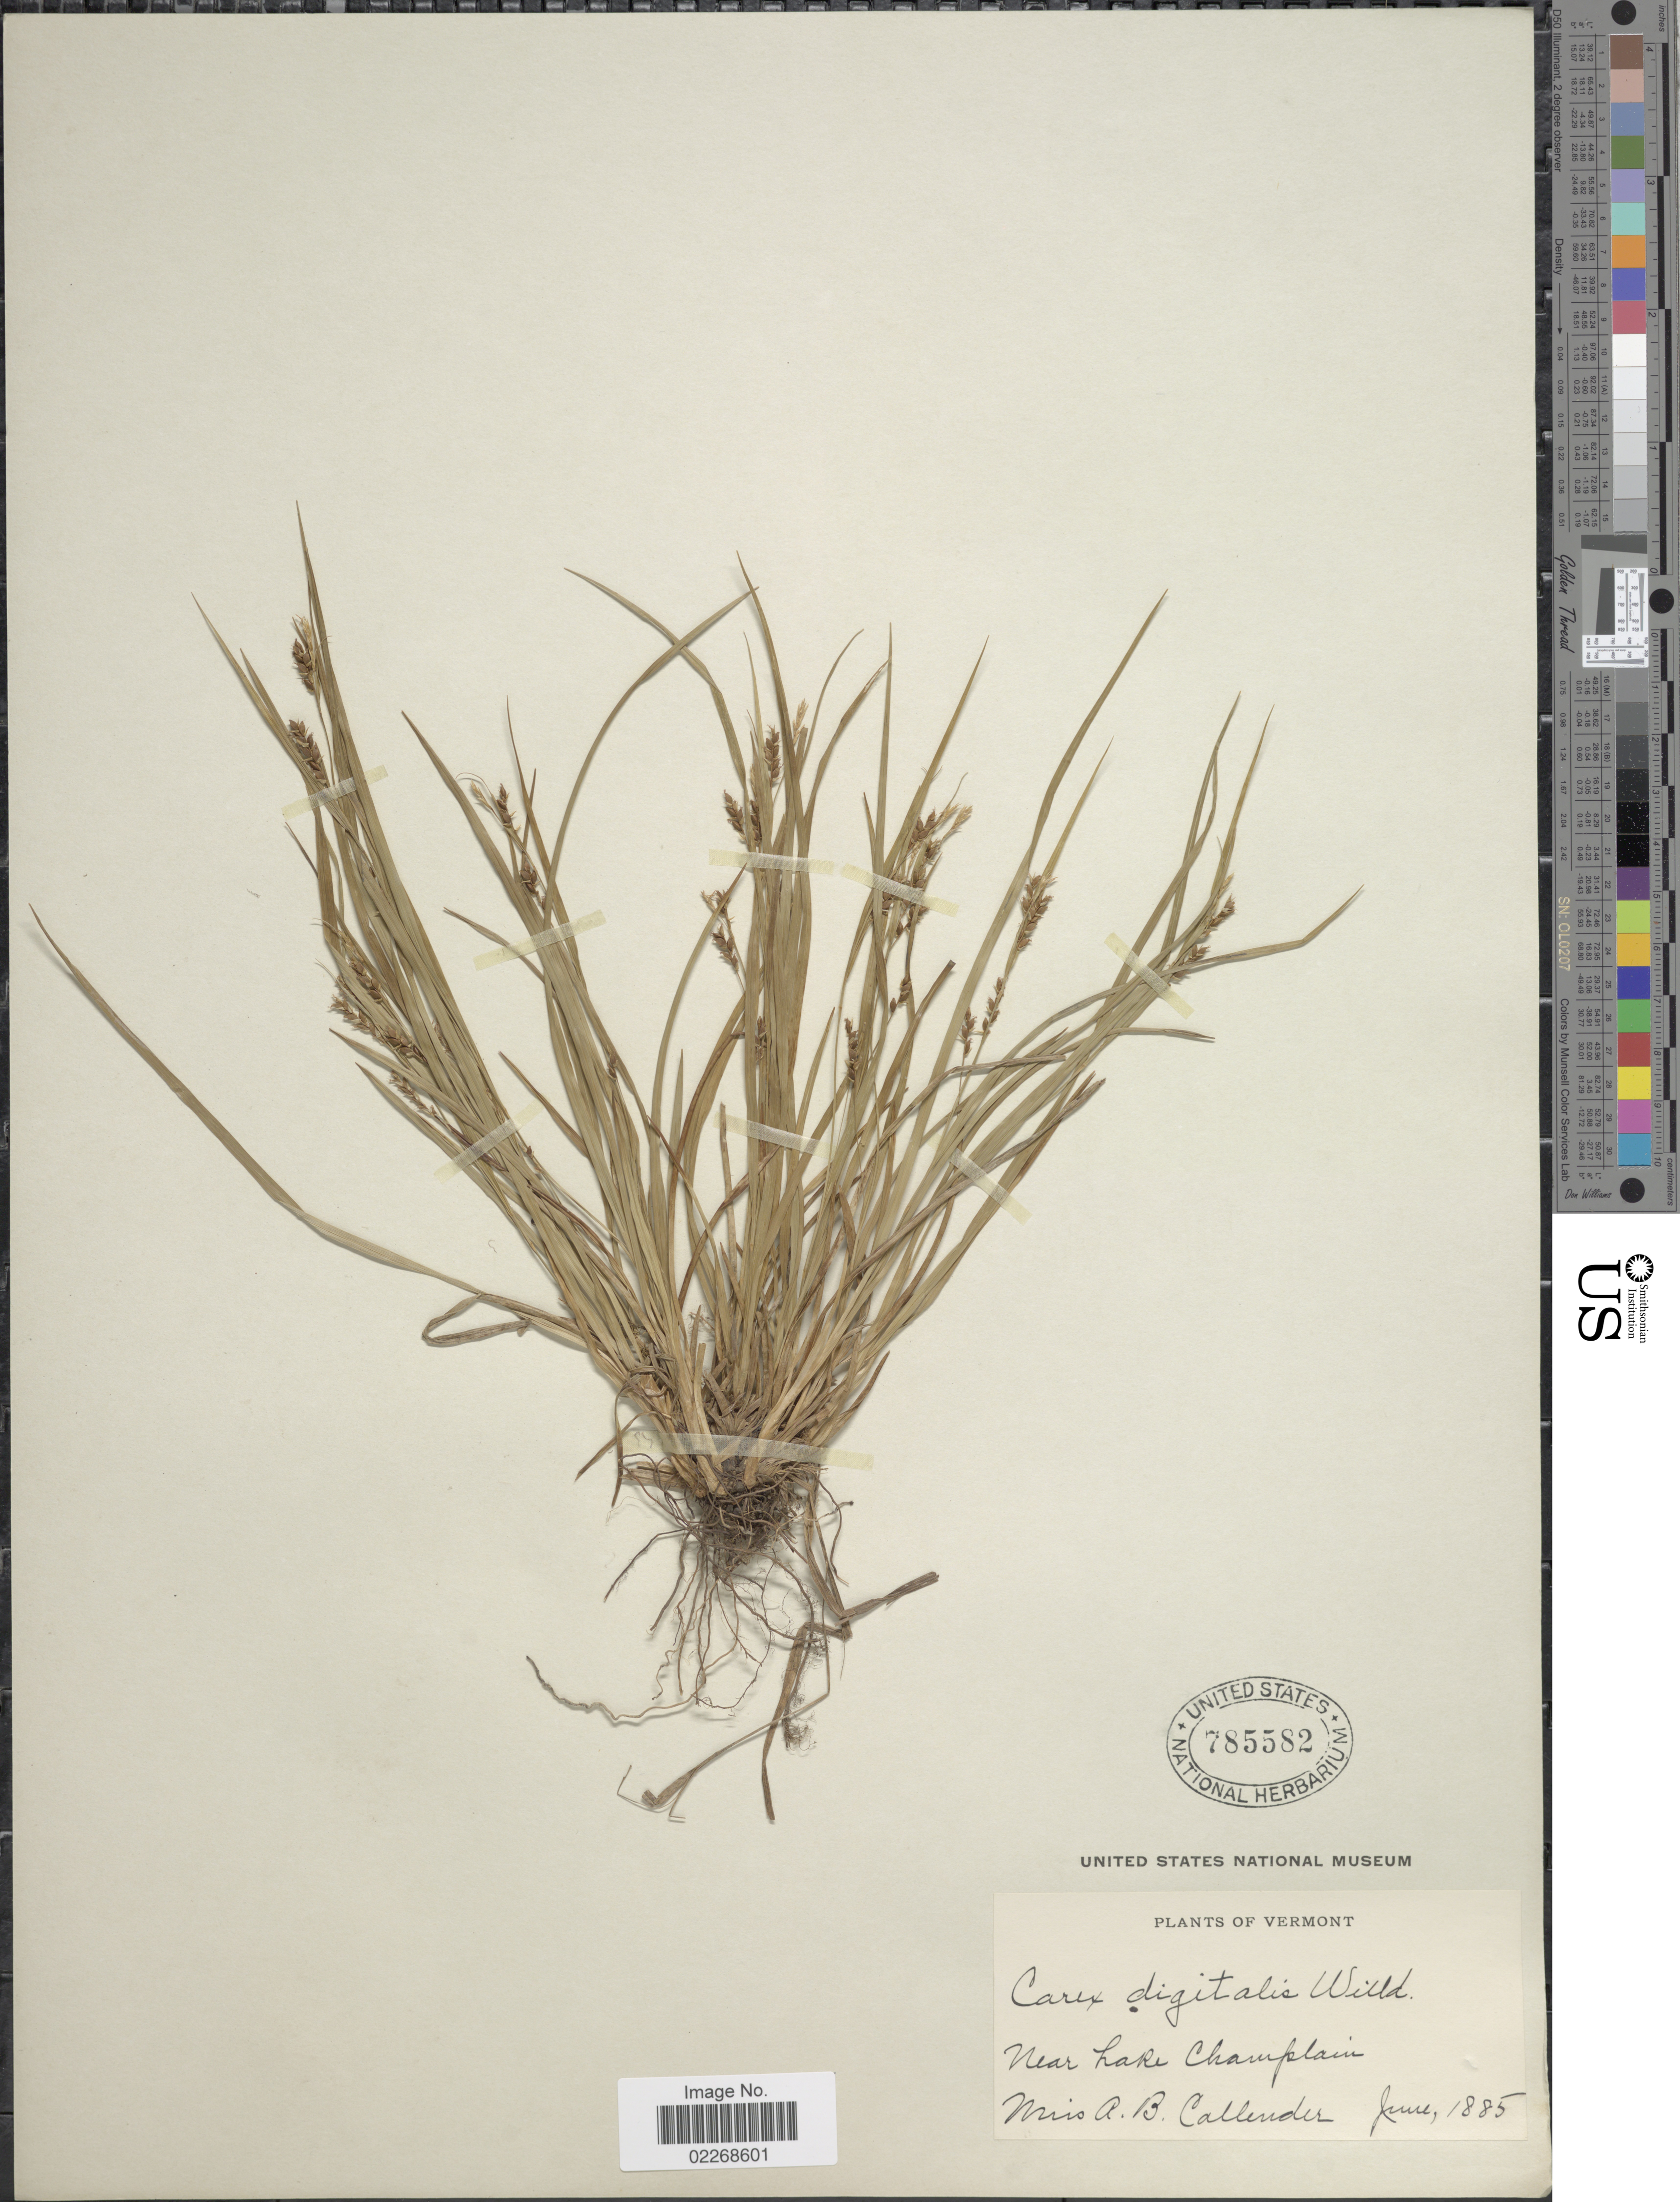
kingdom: Plantae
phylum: Tracheophyta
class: Liliopsida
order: Poales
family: Cyperaceae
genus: Carex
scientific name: Carex digitalis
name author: Willd.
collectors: A. Callender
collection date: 1885-06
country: United States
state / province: Vermont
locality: Near Lake Champlain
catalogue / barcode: US 785582